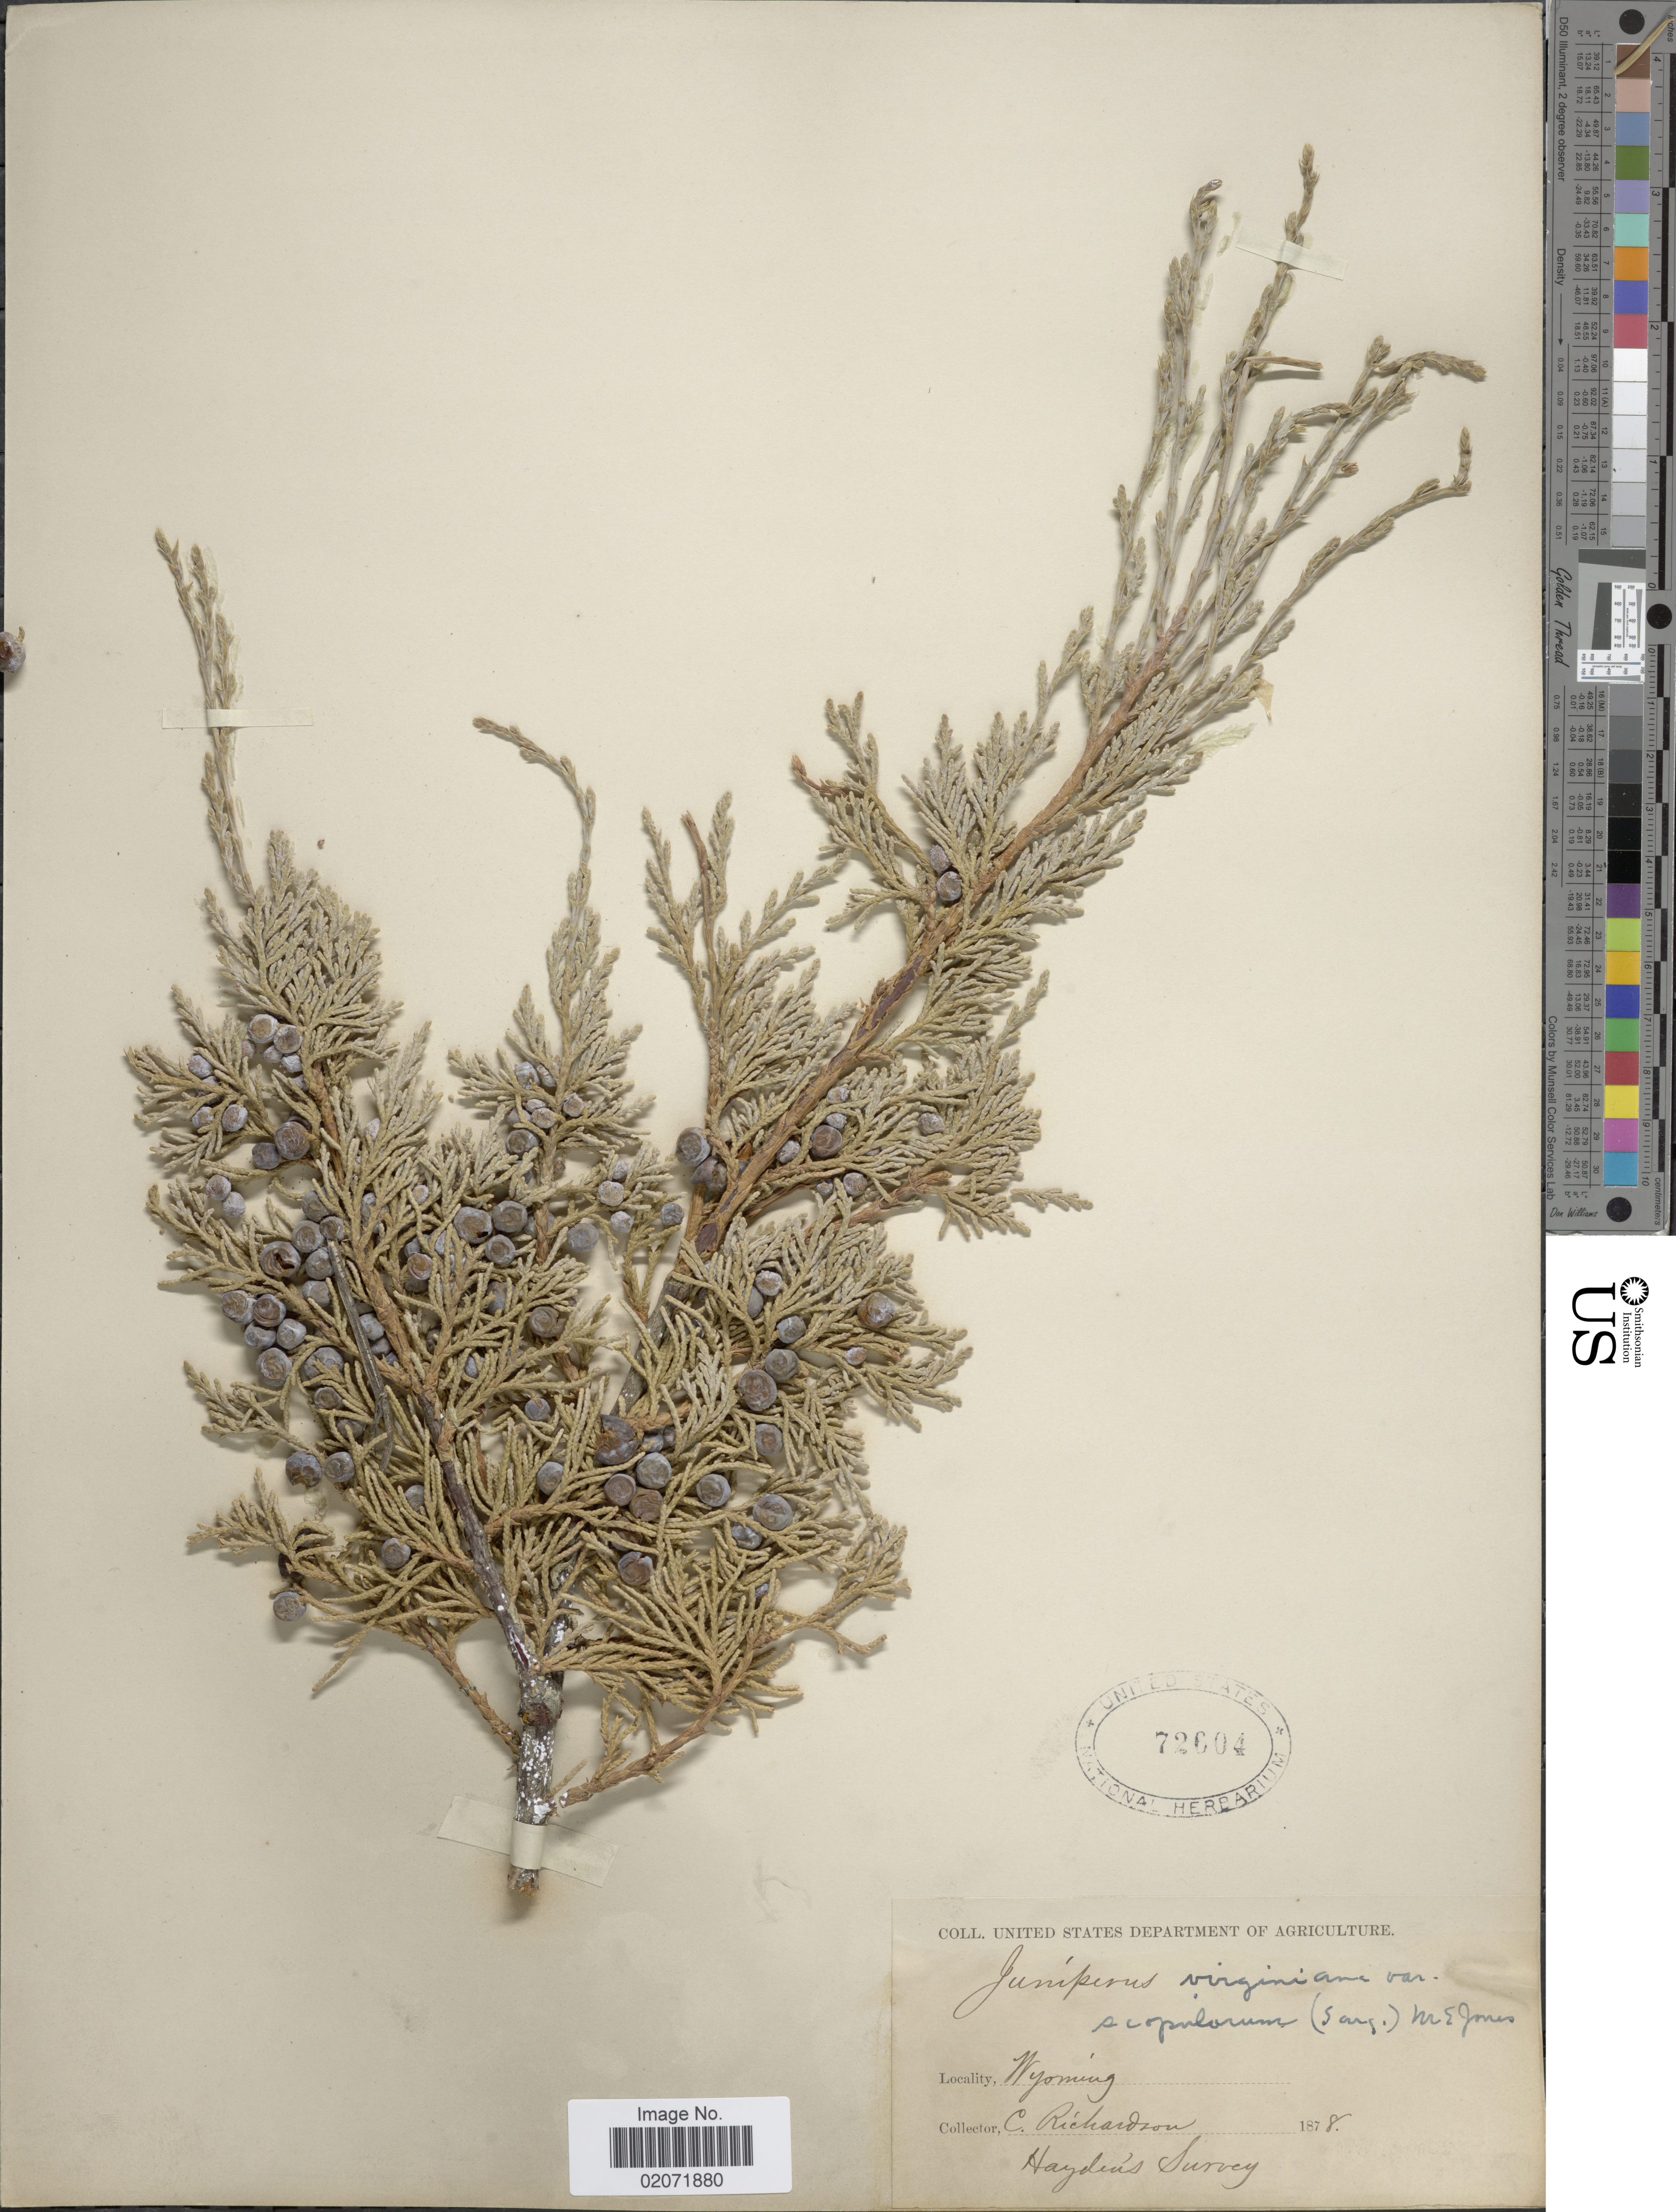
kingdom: Plantae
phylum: Tracheophyta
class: Pinopsida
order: Pinales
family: Cupressaceae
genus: Juniperus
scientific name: Juniperus scopulorum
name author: Sarg.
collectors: C. Richardson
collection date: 1878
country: United States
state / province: Wyoming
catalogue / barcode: US 72604